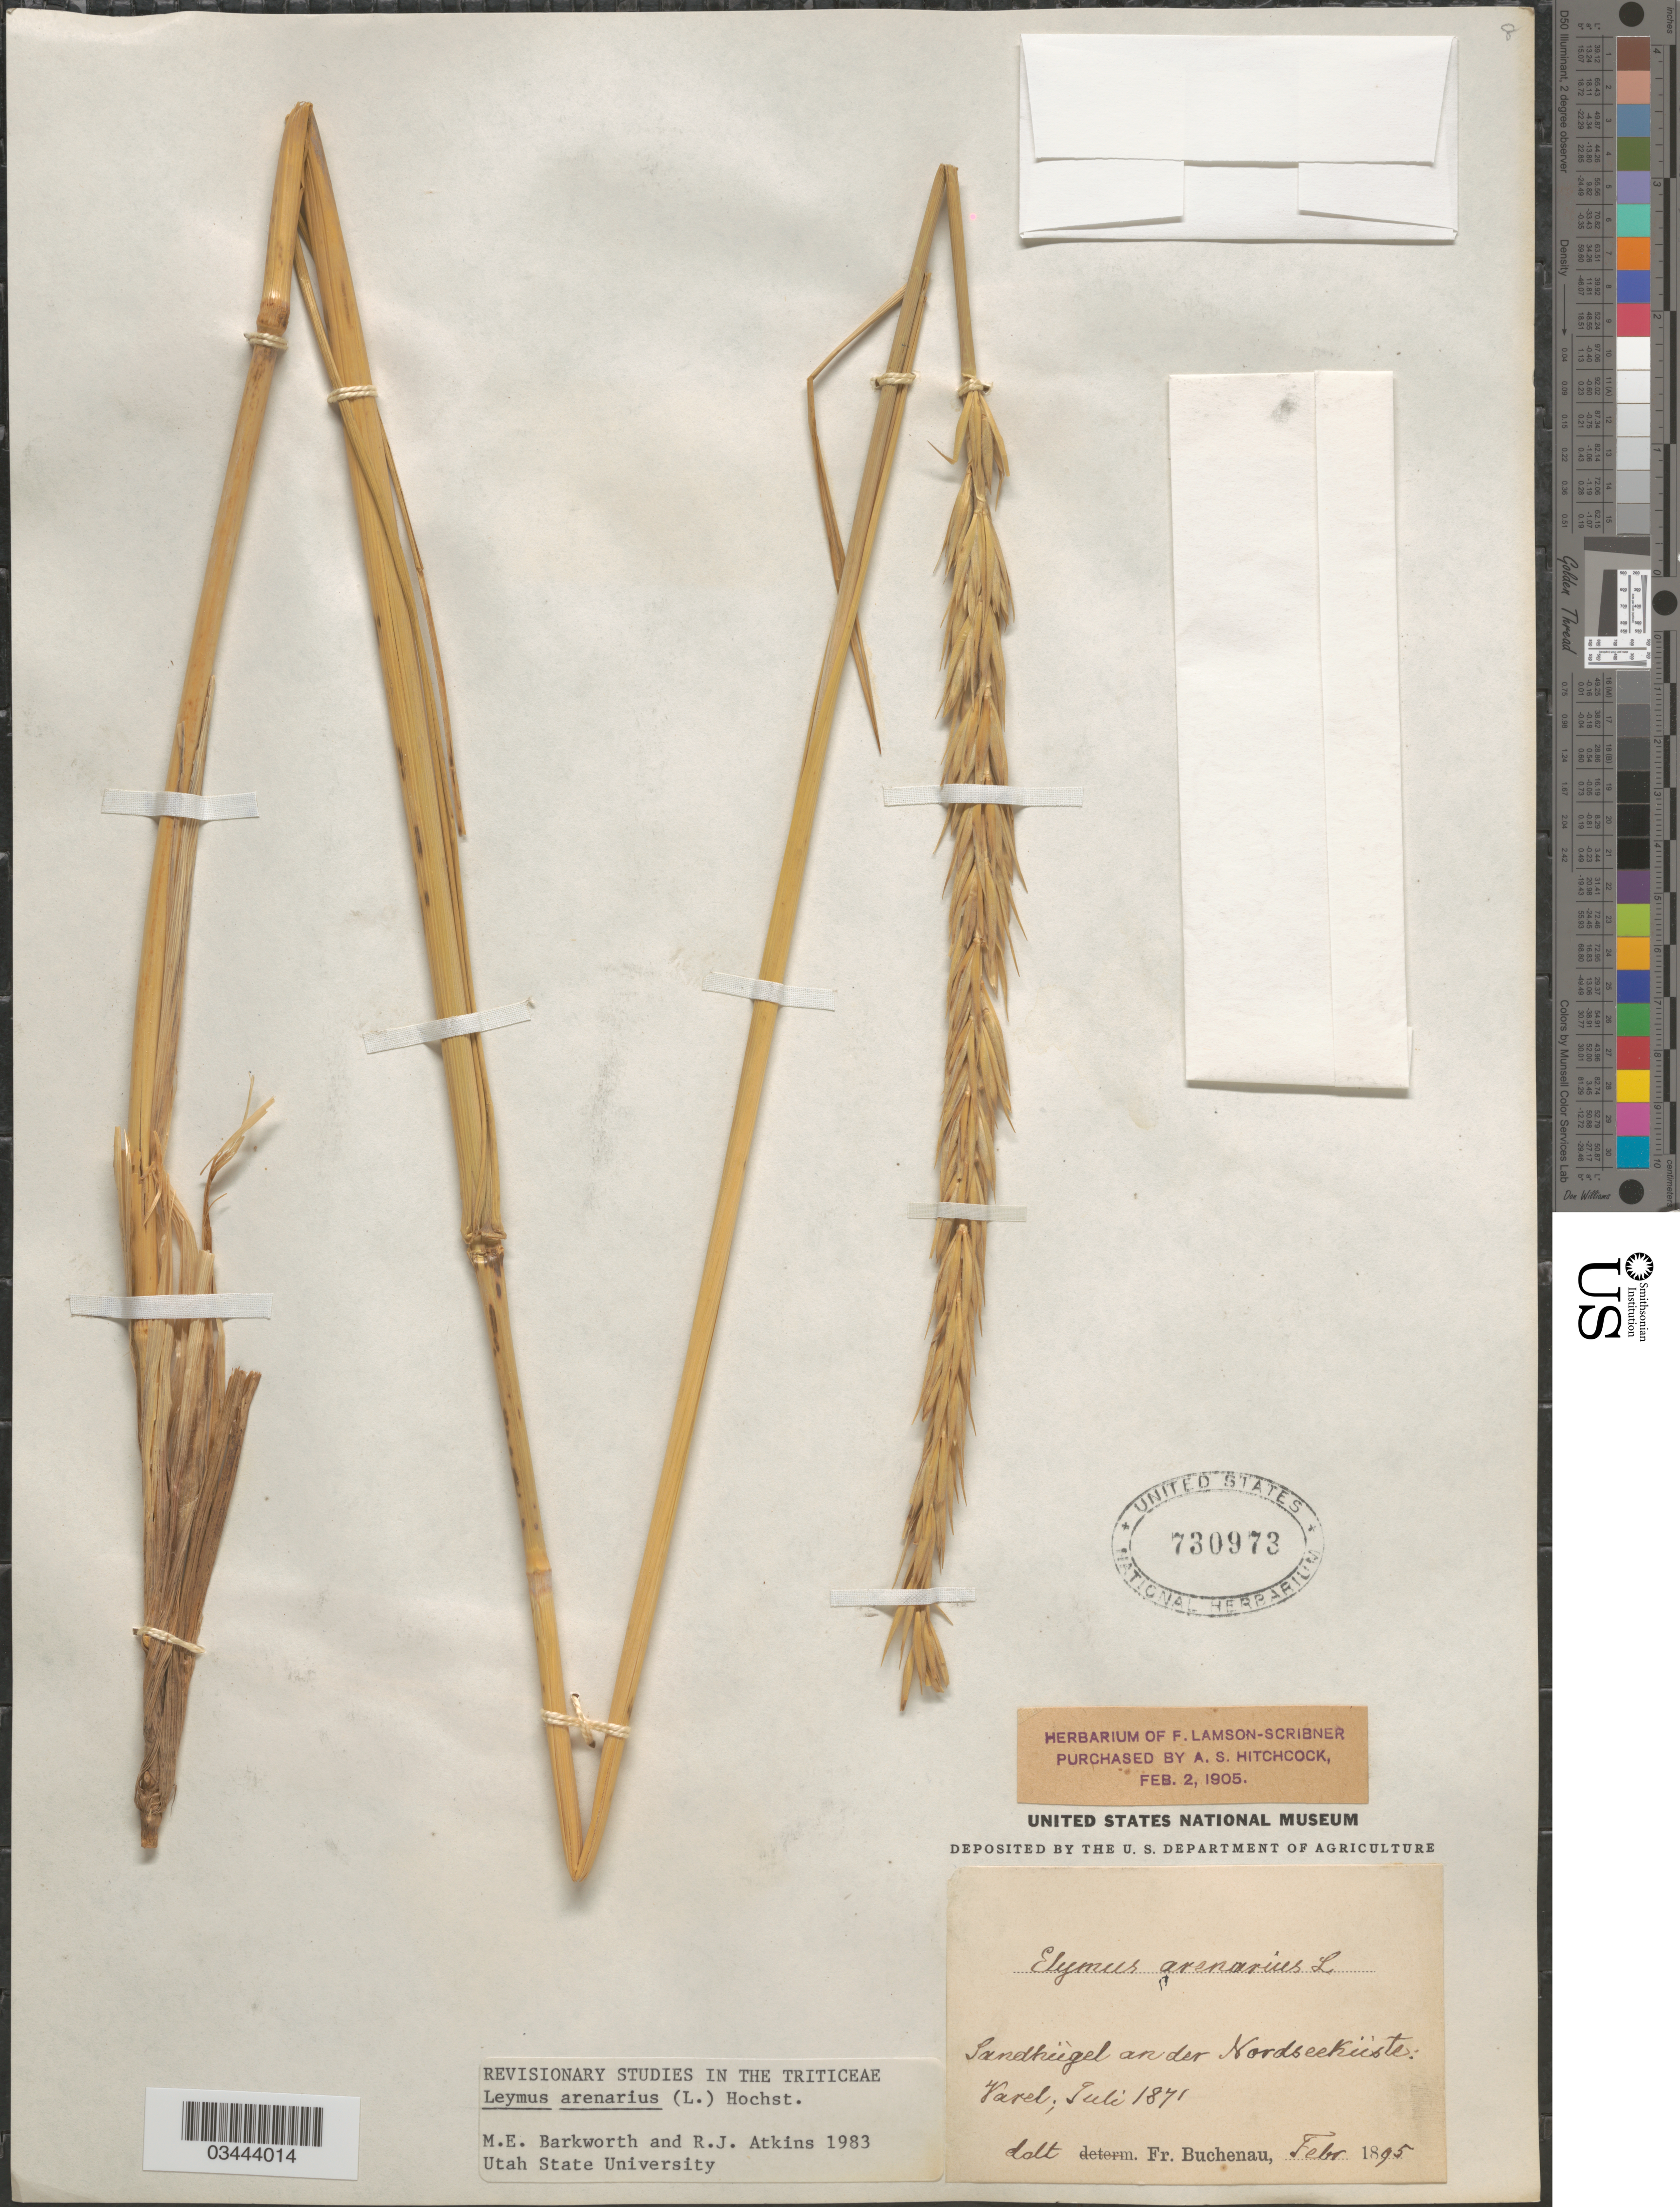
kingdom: Plantae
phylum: Tracheophyta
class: Liliopsida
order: Poales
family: Poaceae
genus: Leymus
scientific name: Leymus arenarius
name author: (L.) Hochst.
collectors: F. Buchenau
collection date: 1871-07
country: Germany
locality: Sandhügel an der NordseeKüste; Varel.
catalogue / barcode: US 730973